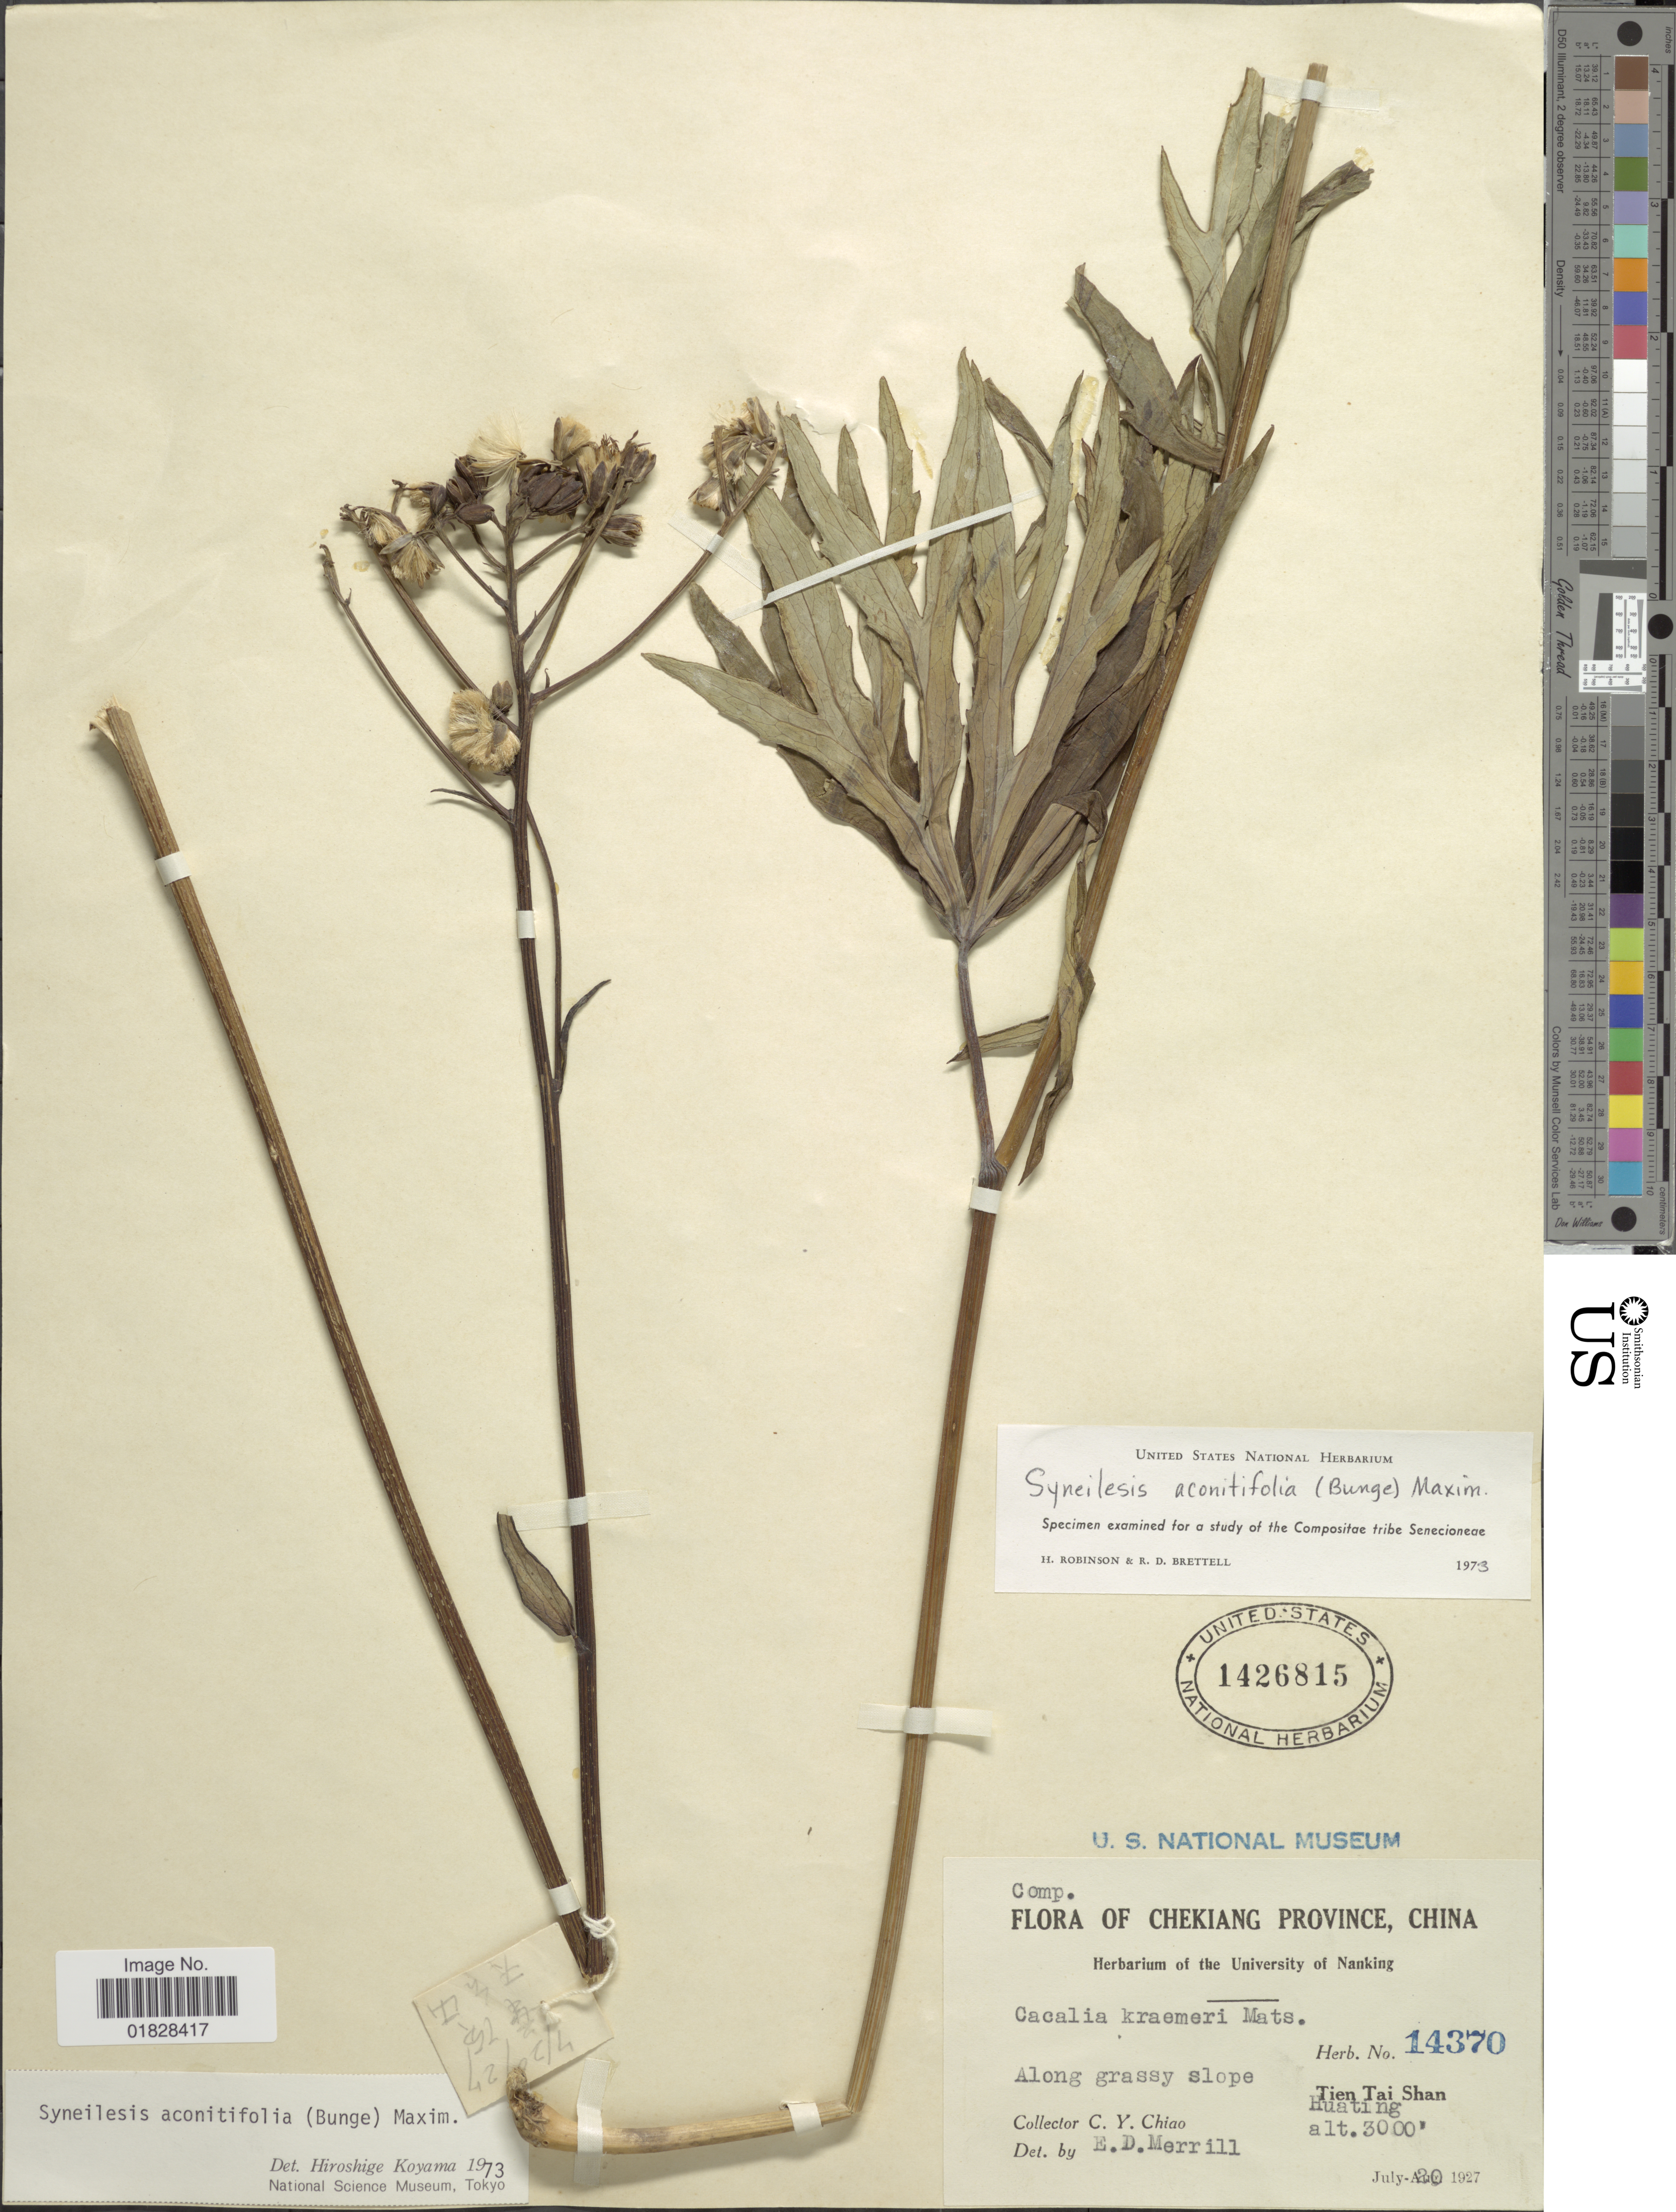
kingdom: Plantae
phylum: Tracheophyta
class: Magnoliopsida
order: Asterales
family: Asteraceae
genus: Syneilesis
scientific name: Syneilesis aconitifolia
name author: (Bunge) Maximowicz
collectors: C. Y. Chiao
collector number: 14370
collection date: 1927-07-20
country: China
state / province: Zhejiang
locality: Chekiang Province, China. Along grassy slope. Tien Tai Shan. Huating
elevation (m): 914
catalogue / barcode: US 1426815